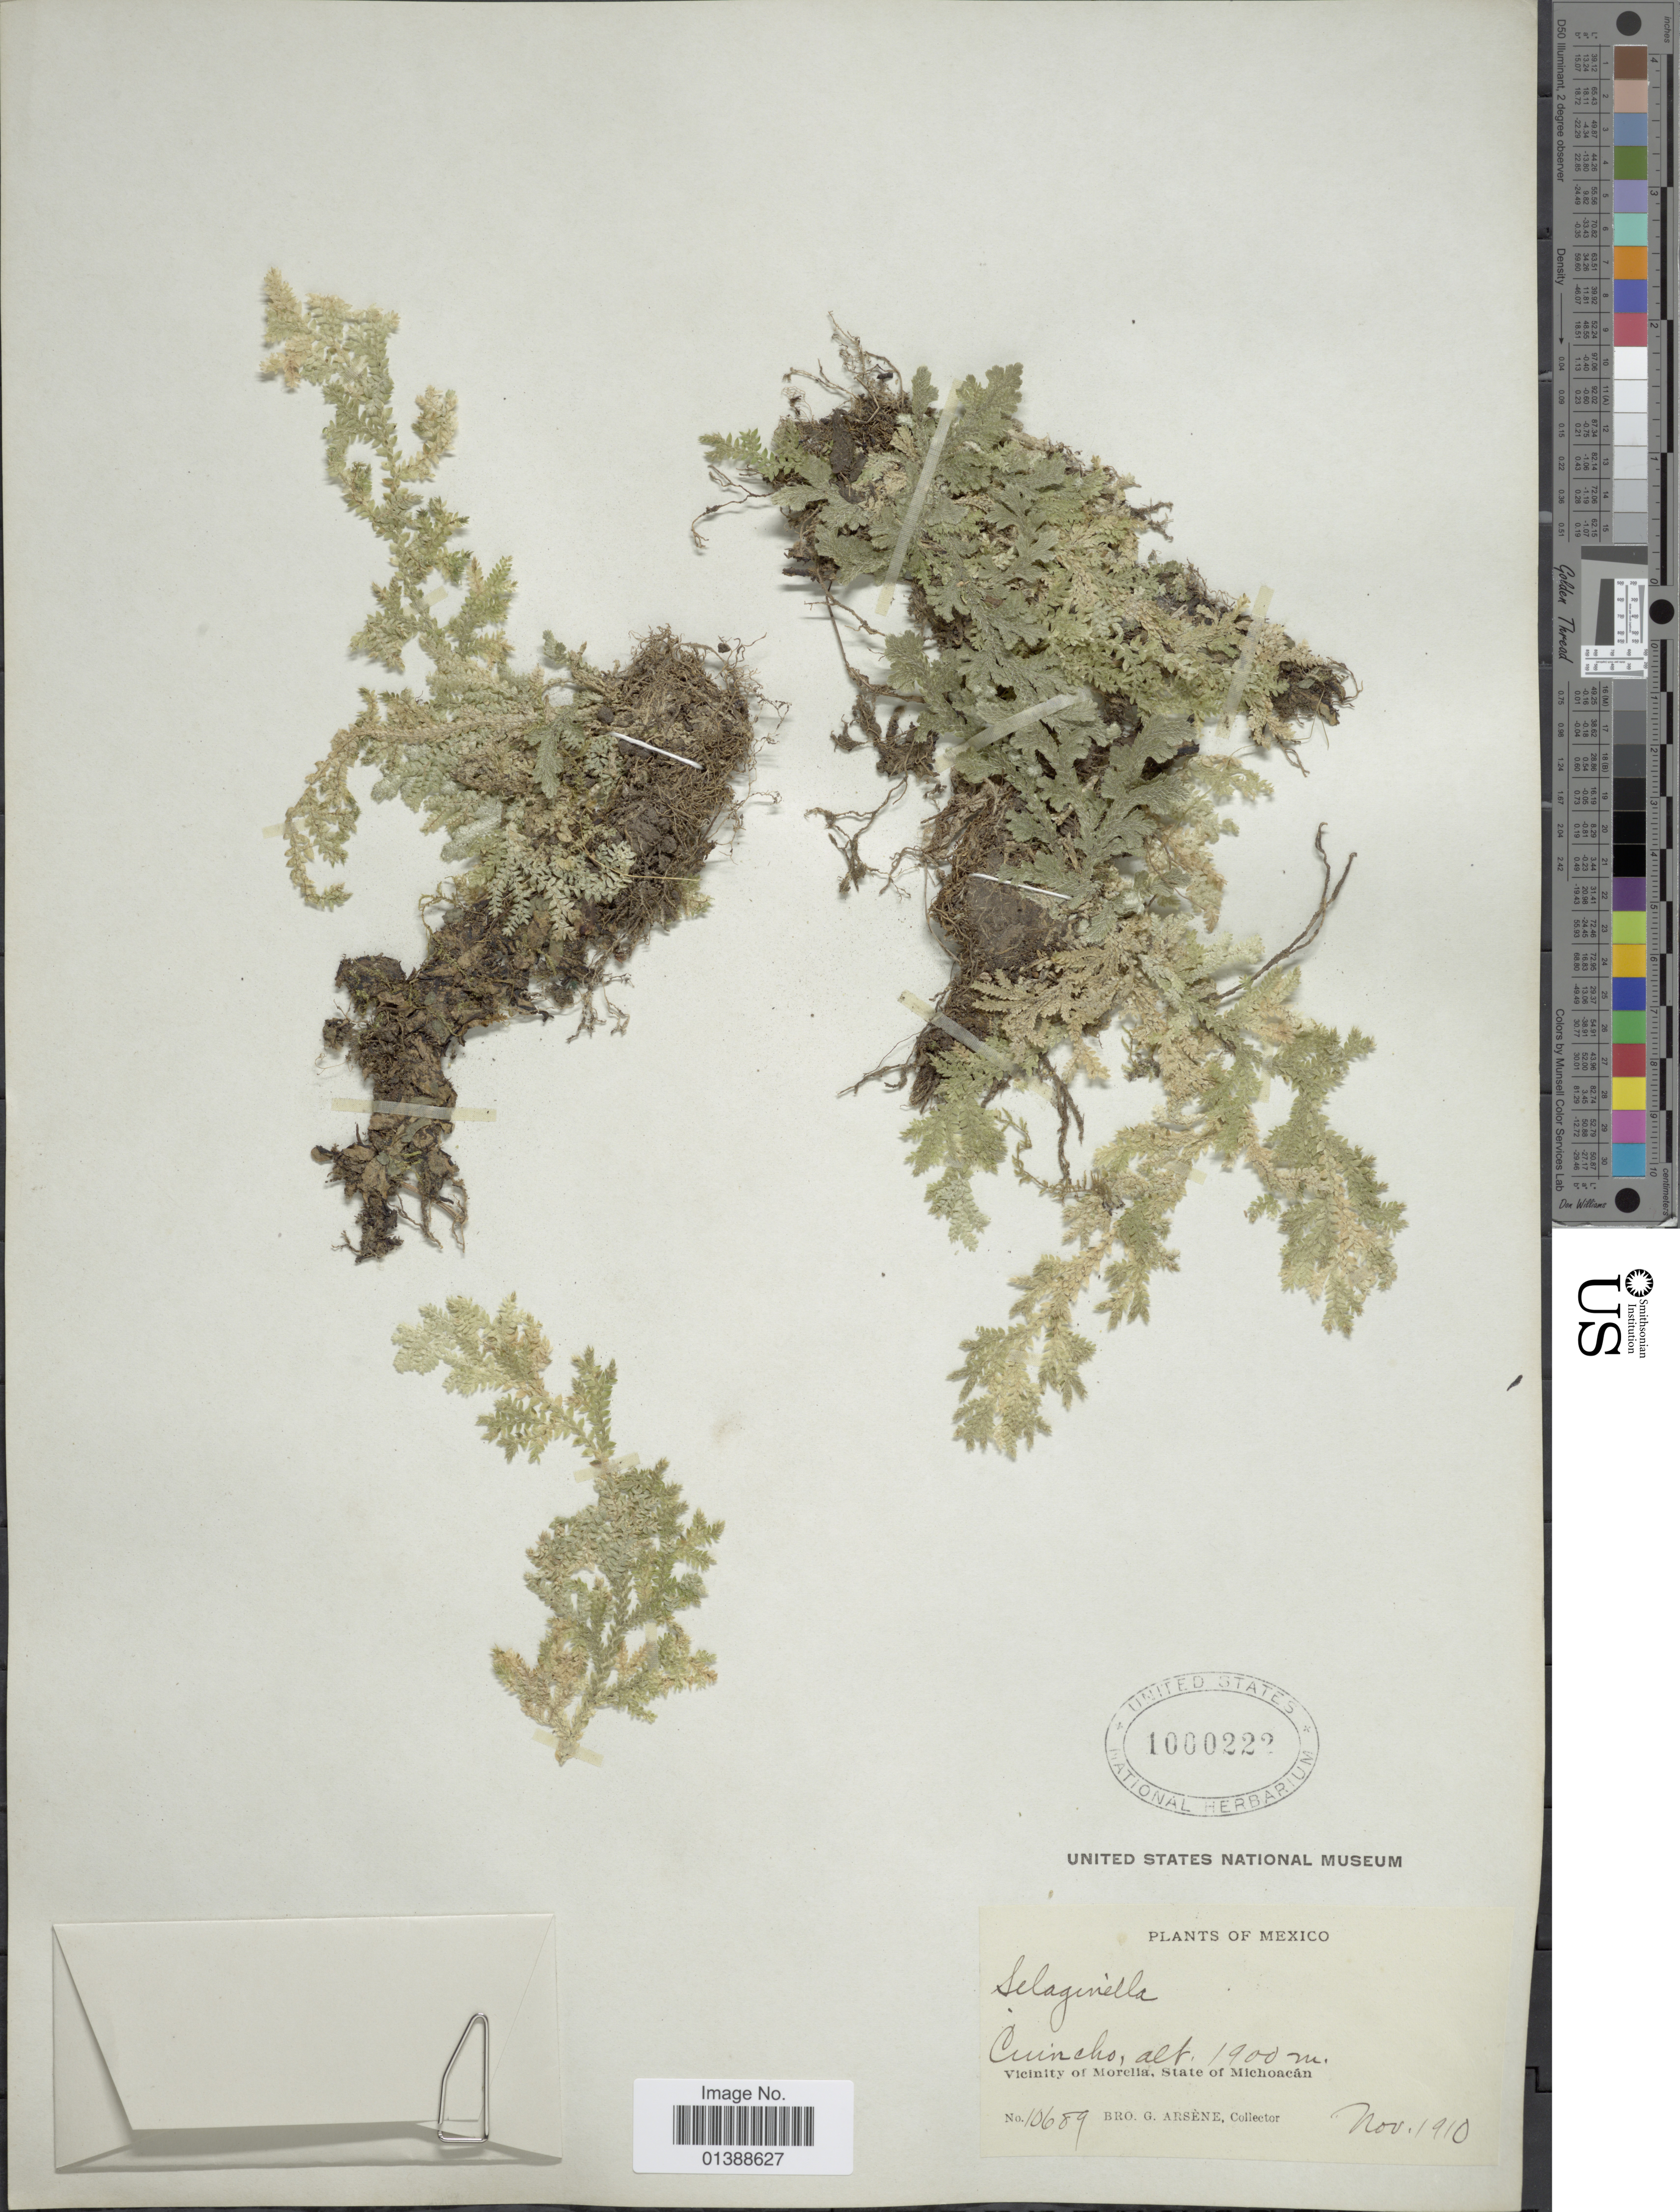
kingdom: Plantae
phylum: Tracheophyta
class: Lycopodiopsida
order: Selaginellales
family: Selaginellaceae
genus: Selaginella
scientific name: Selaginella pallescens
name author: (C. Presl) Spring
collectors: Bro. G. Arsène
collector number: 10689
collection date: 1910-11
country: Mexico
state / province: Michoacán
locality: Cuincho, Vicinity of Moreilla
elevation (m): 1900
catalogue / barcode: US 1000222